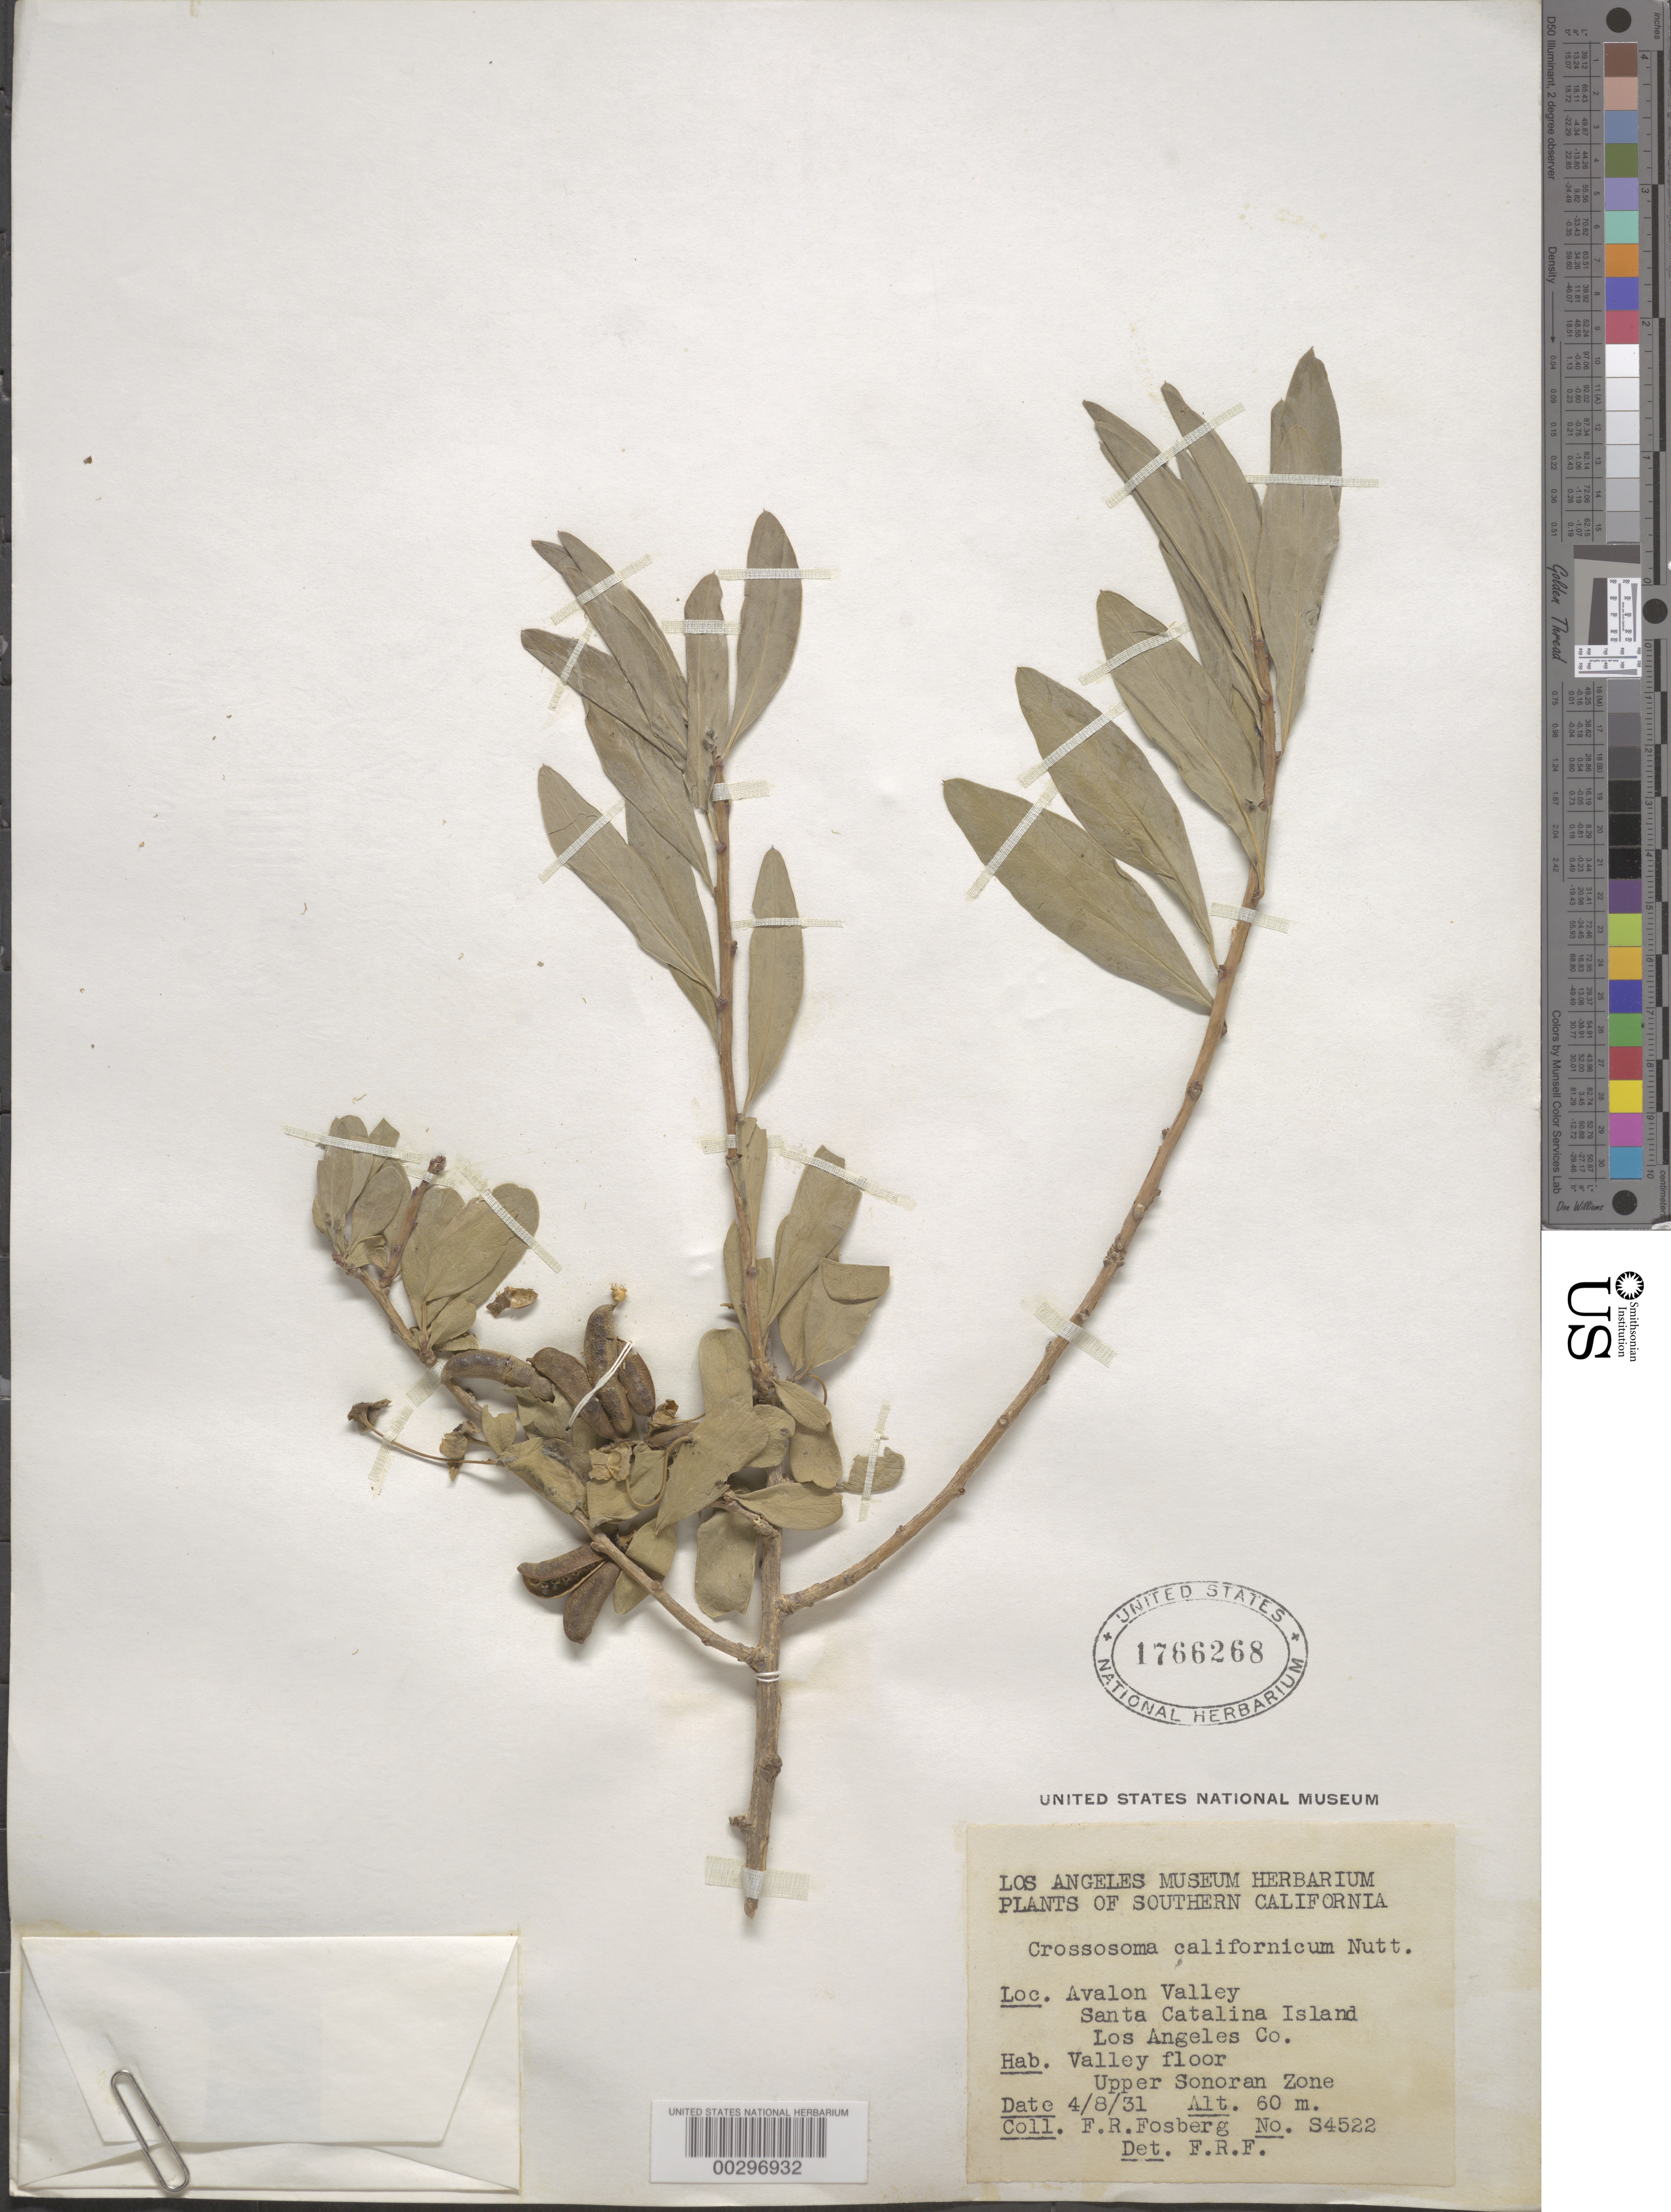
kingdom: Plantae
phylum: Tracheophyta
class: Magnoliopsida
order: Crossosomatales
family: Crossosomataceae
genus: Crossosoma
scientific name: Crossosoma californicum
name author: Nutt.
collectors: F. R. Fosberg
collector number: S4522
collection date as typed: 04 Aug 1931 or 08 Apr 1931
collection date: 1931-04-08 or 1931-08-04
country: United States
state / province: California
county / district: Los Angeles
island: Santa Catalina Island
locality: Santa catalina i., avalon valley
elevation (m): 60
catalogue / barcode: US 1766268